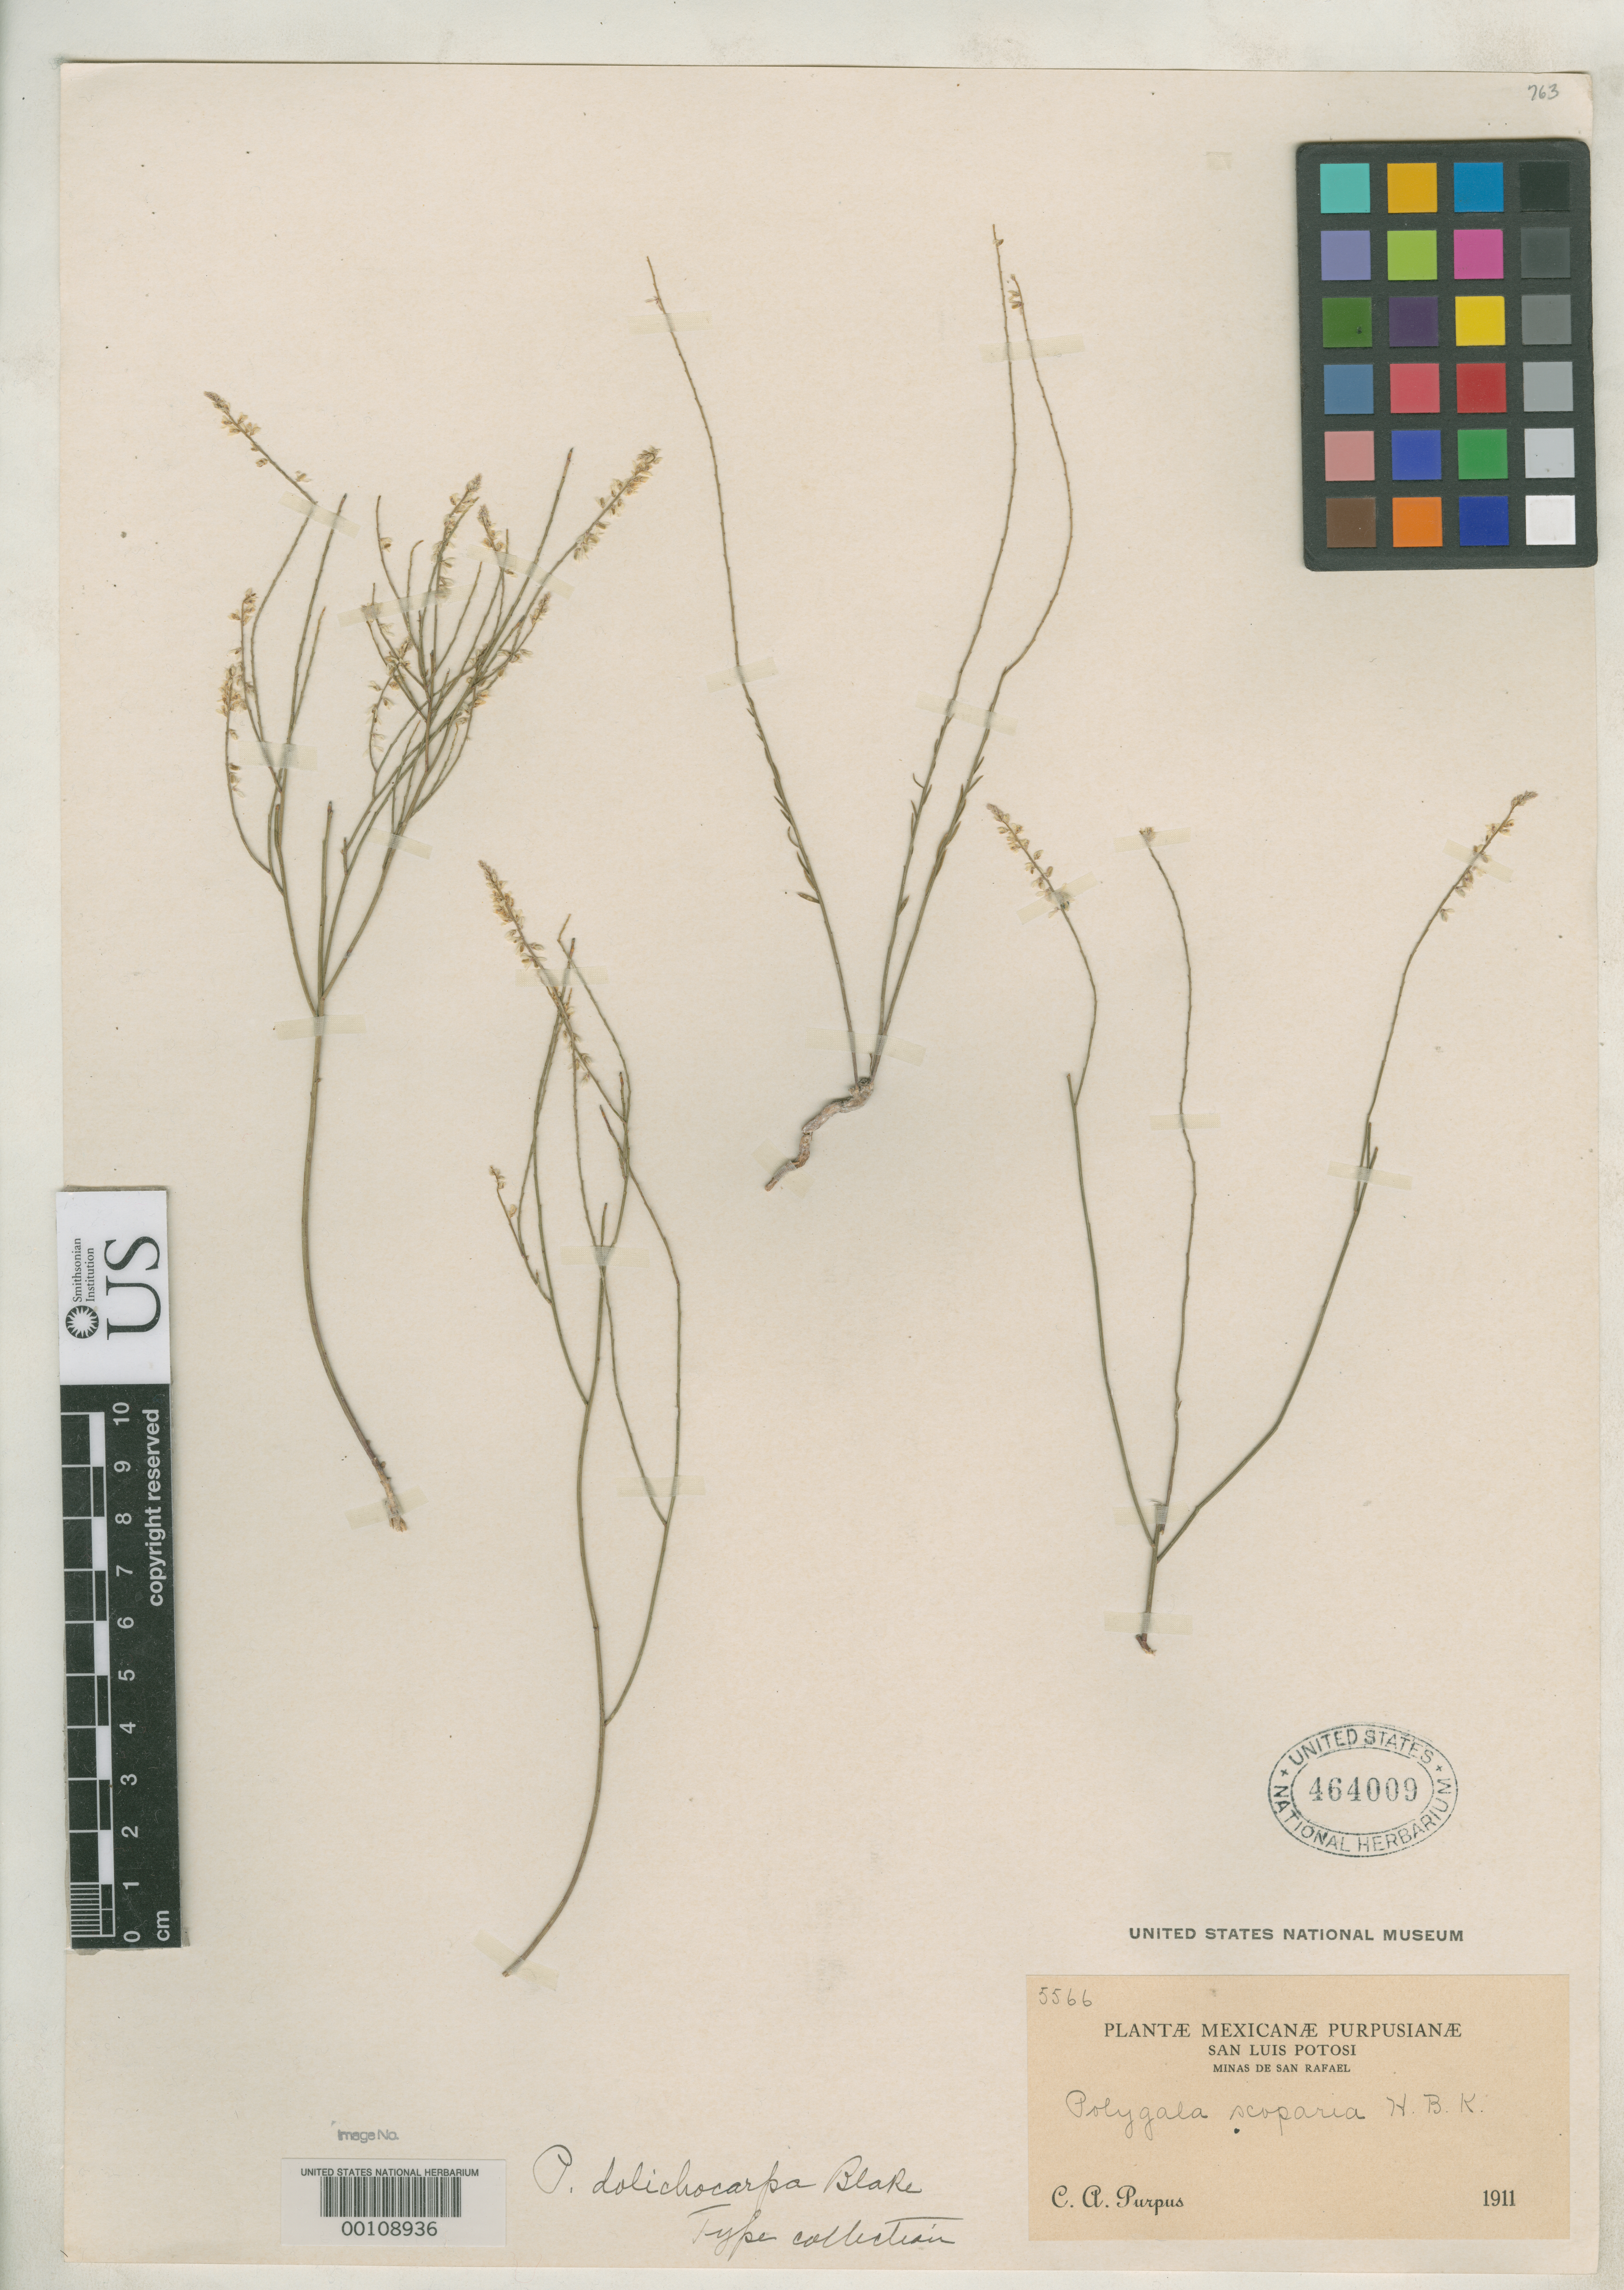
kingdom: Plantae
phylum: Tracheophyta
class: Magnoliopsida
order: Fabales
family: Polygalaceae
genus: Polygala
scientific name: Polygala dolichocarpa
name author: S.F. Blake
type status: Type Collection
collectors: C. A. Purpus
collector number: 5566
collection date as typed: May 1911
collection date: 1911-05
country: Mexico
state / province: San Luis Potosi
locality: Minas de San Rafael.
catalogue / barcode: US 464009